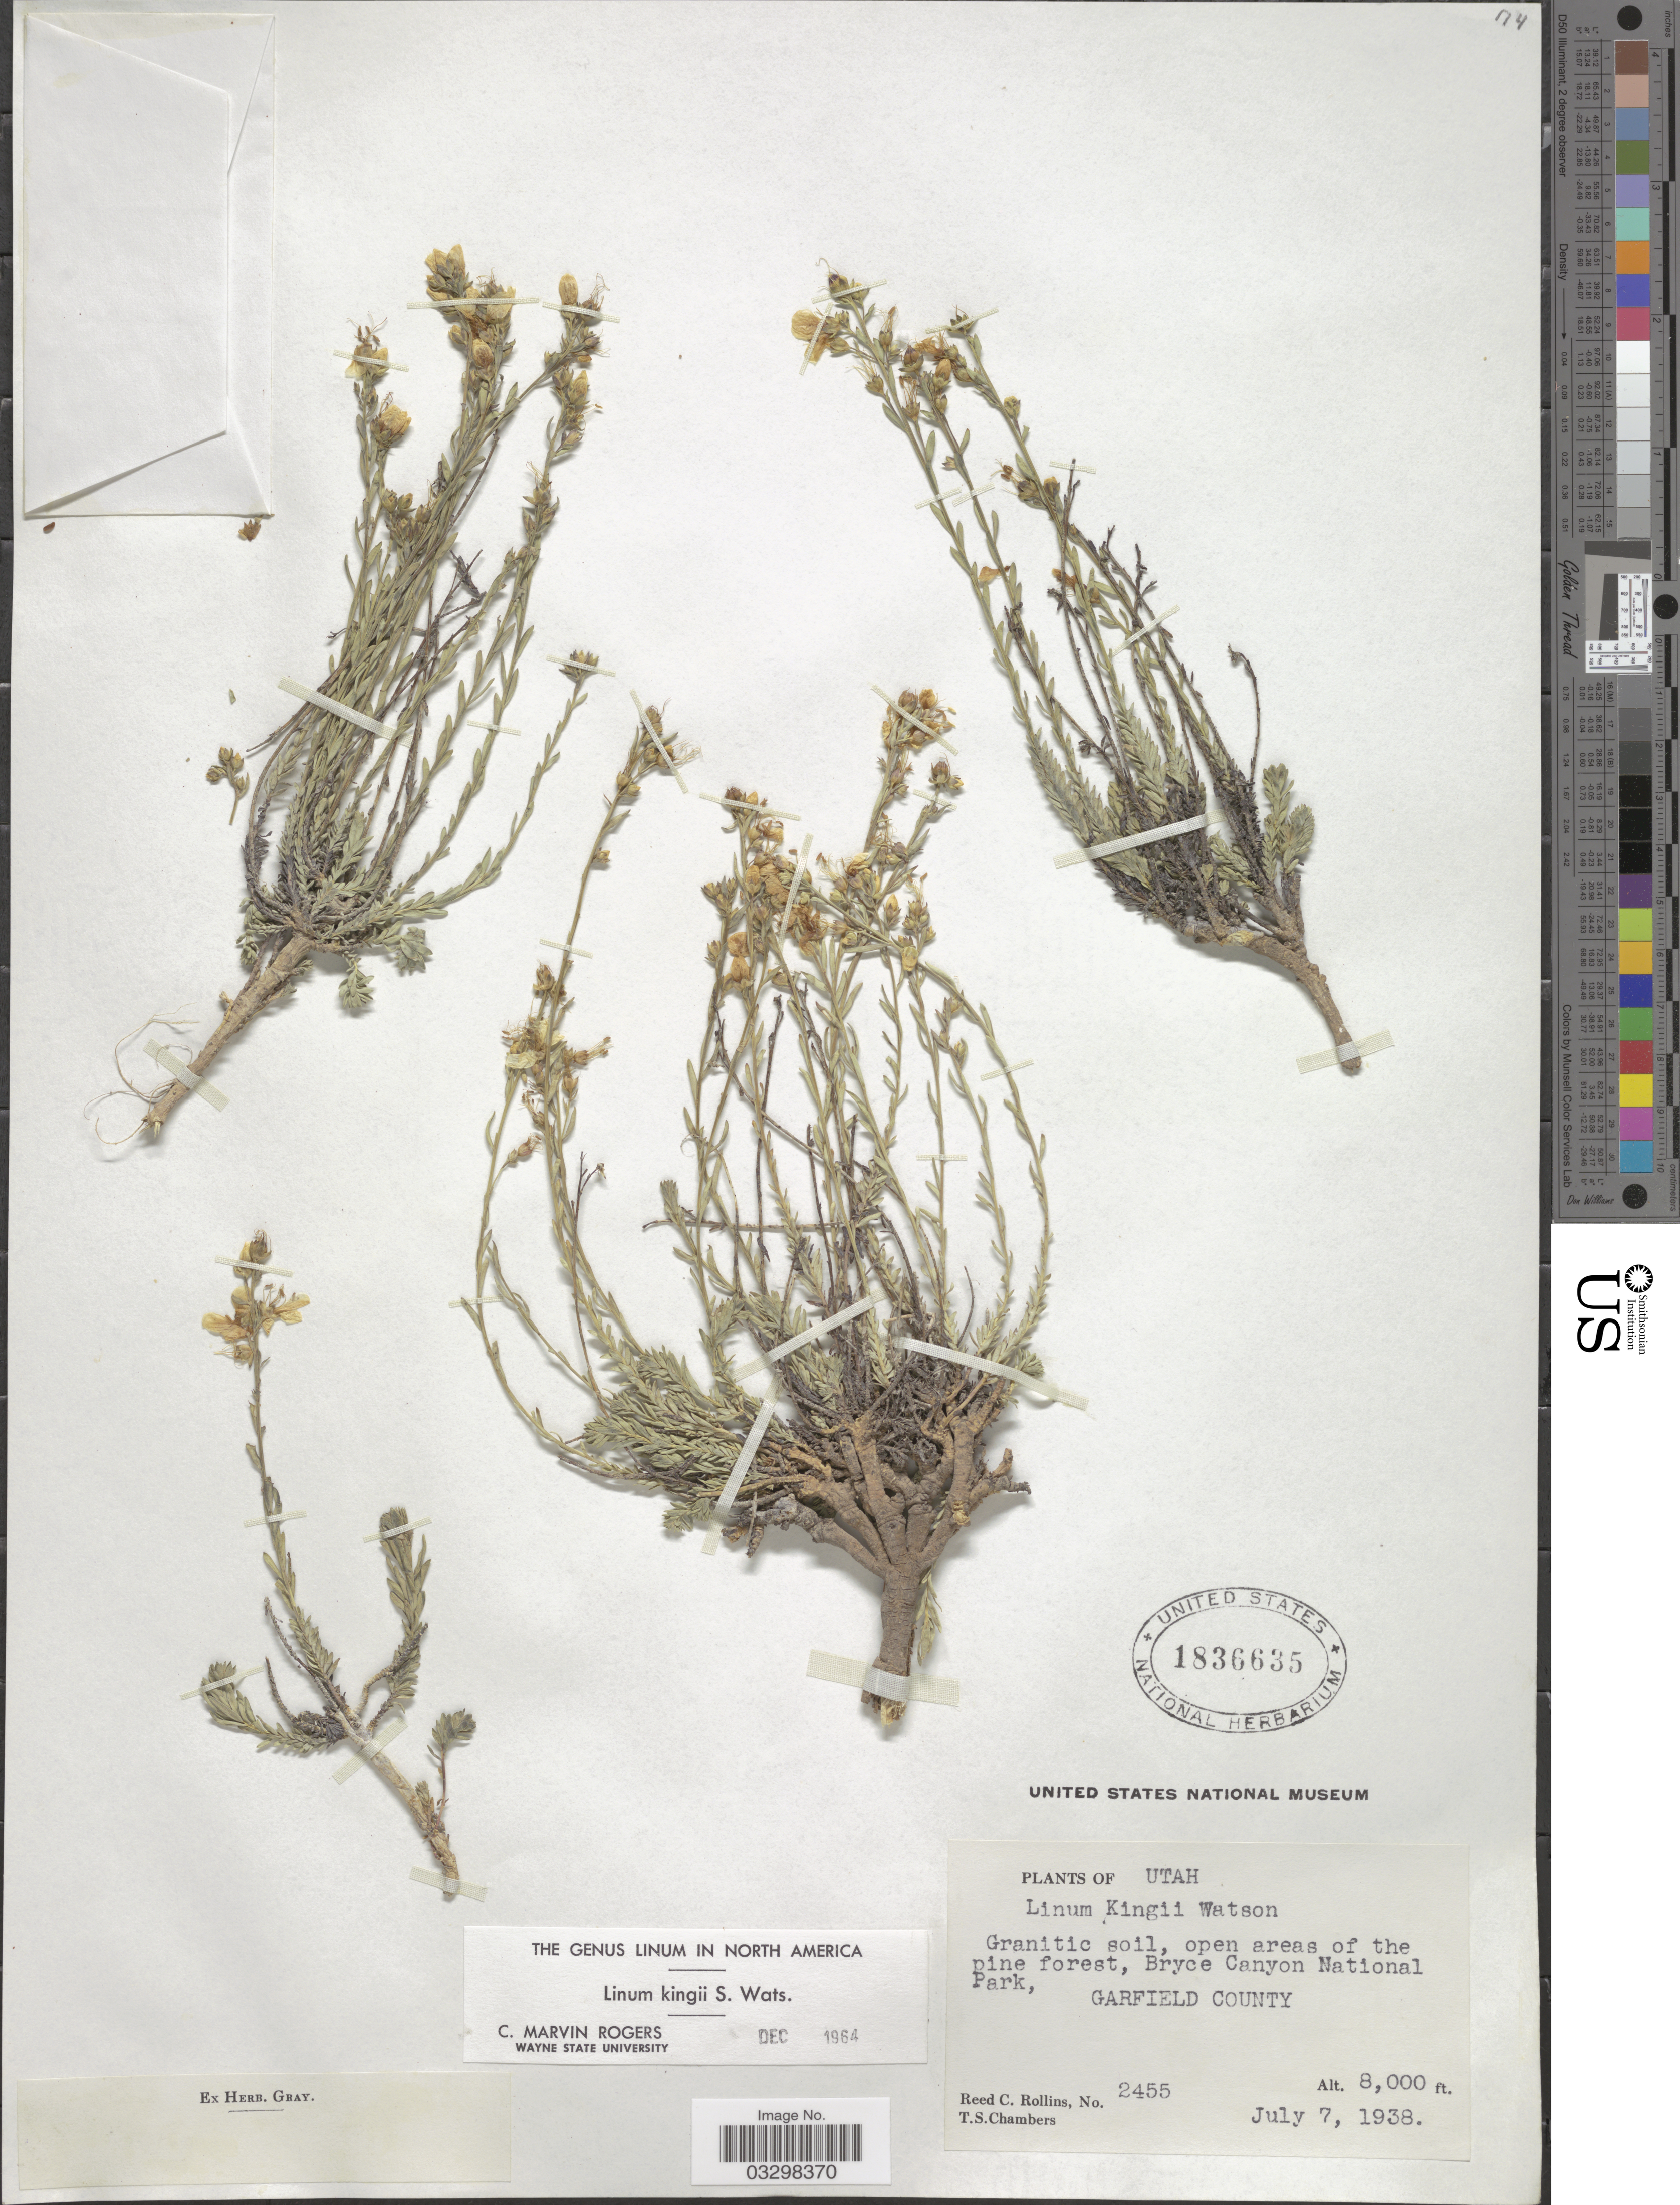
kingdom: Plantae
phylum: Tracheophyta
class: Magnoliopsida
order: Apiales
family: Apiaceae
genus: Selinum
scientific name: Selinum kingii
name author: S. Watson in C. King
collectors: R. C. Rollins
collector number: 2455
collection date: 1938-07-07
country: United States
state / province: Utah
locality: Bryce Canyon National Park, Garfield County.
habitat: granitic soil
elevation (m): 2438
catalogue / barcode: US 1836635